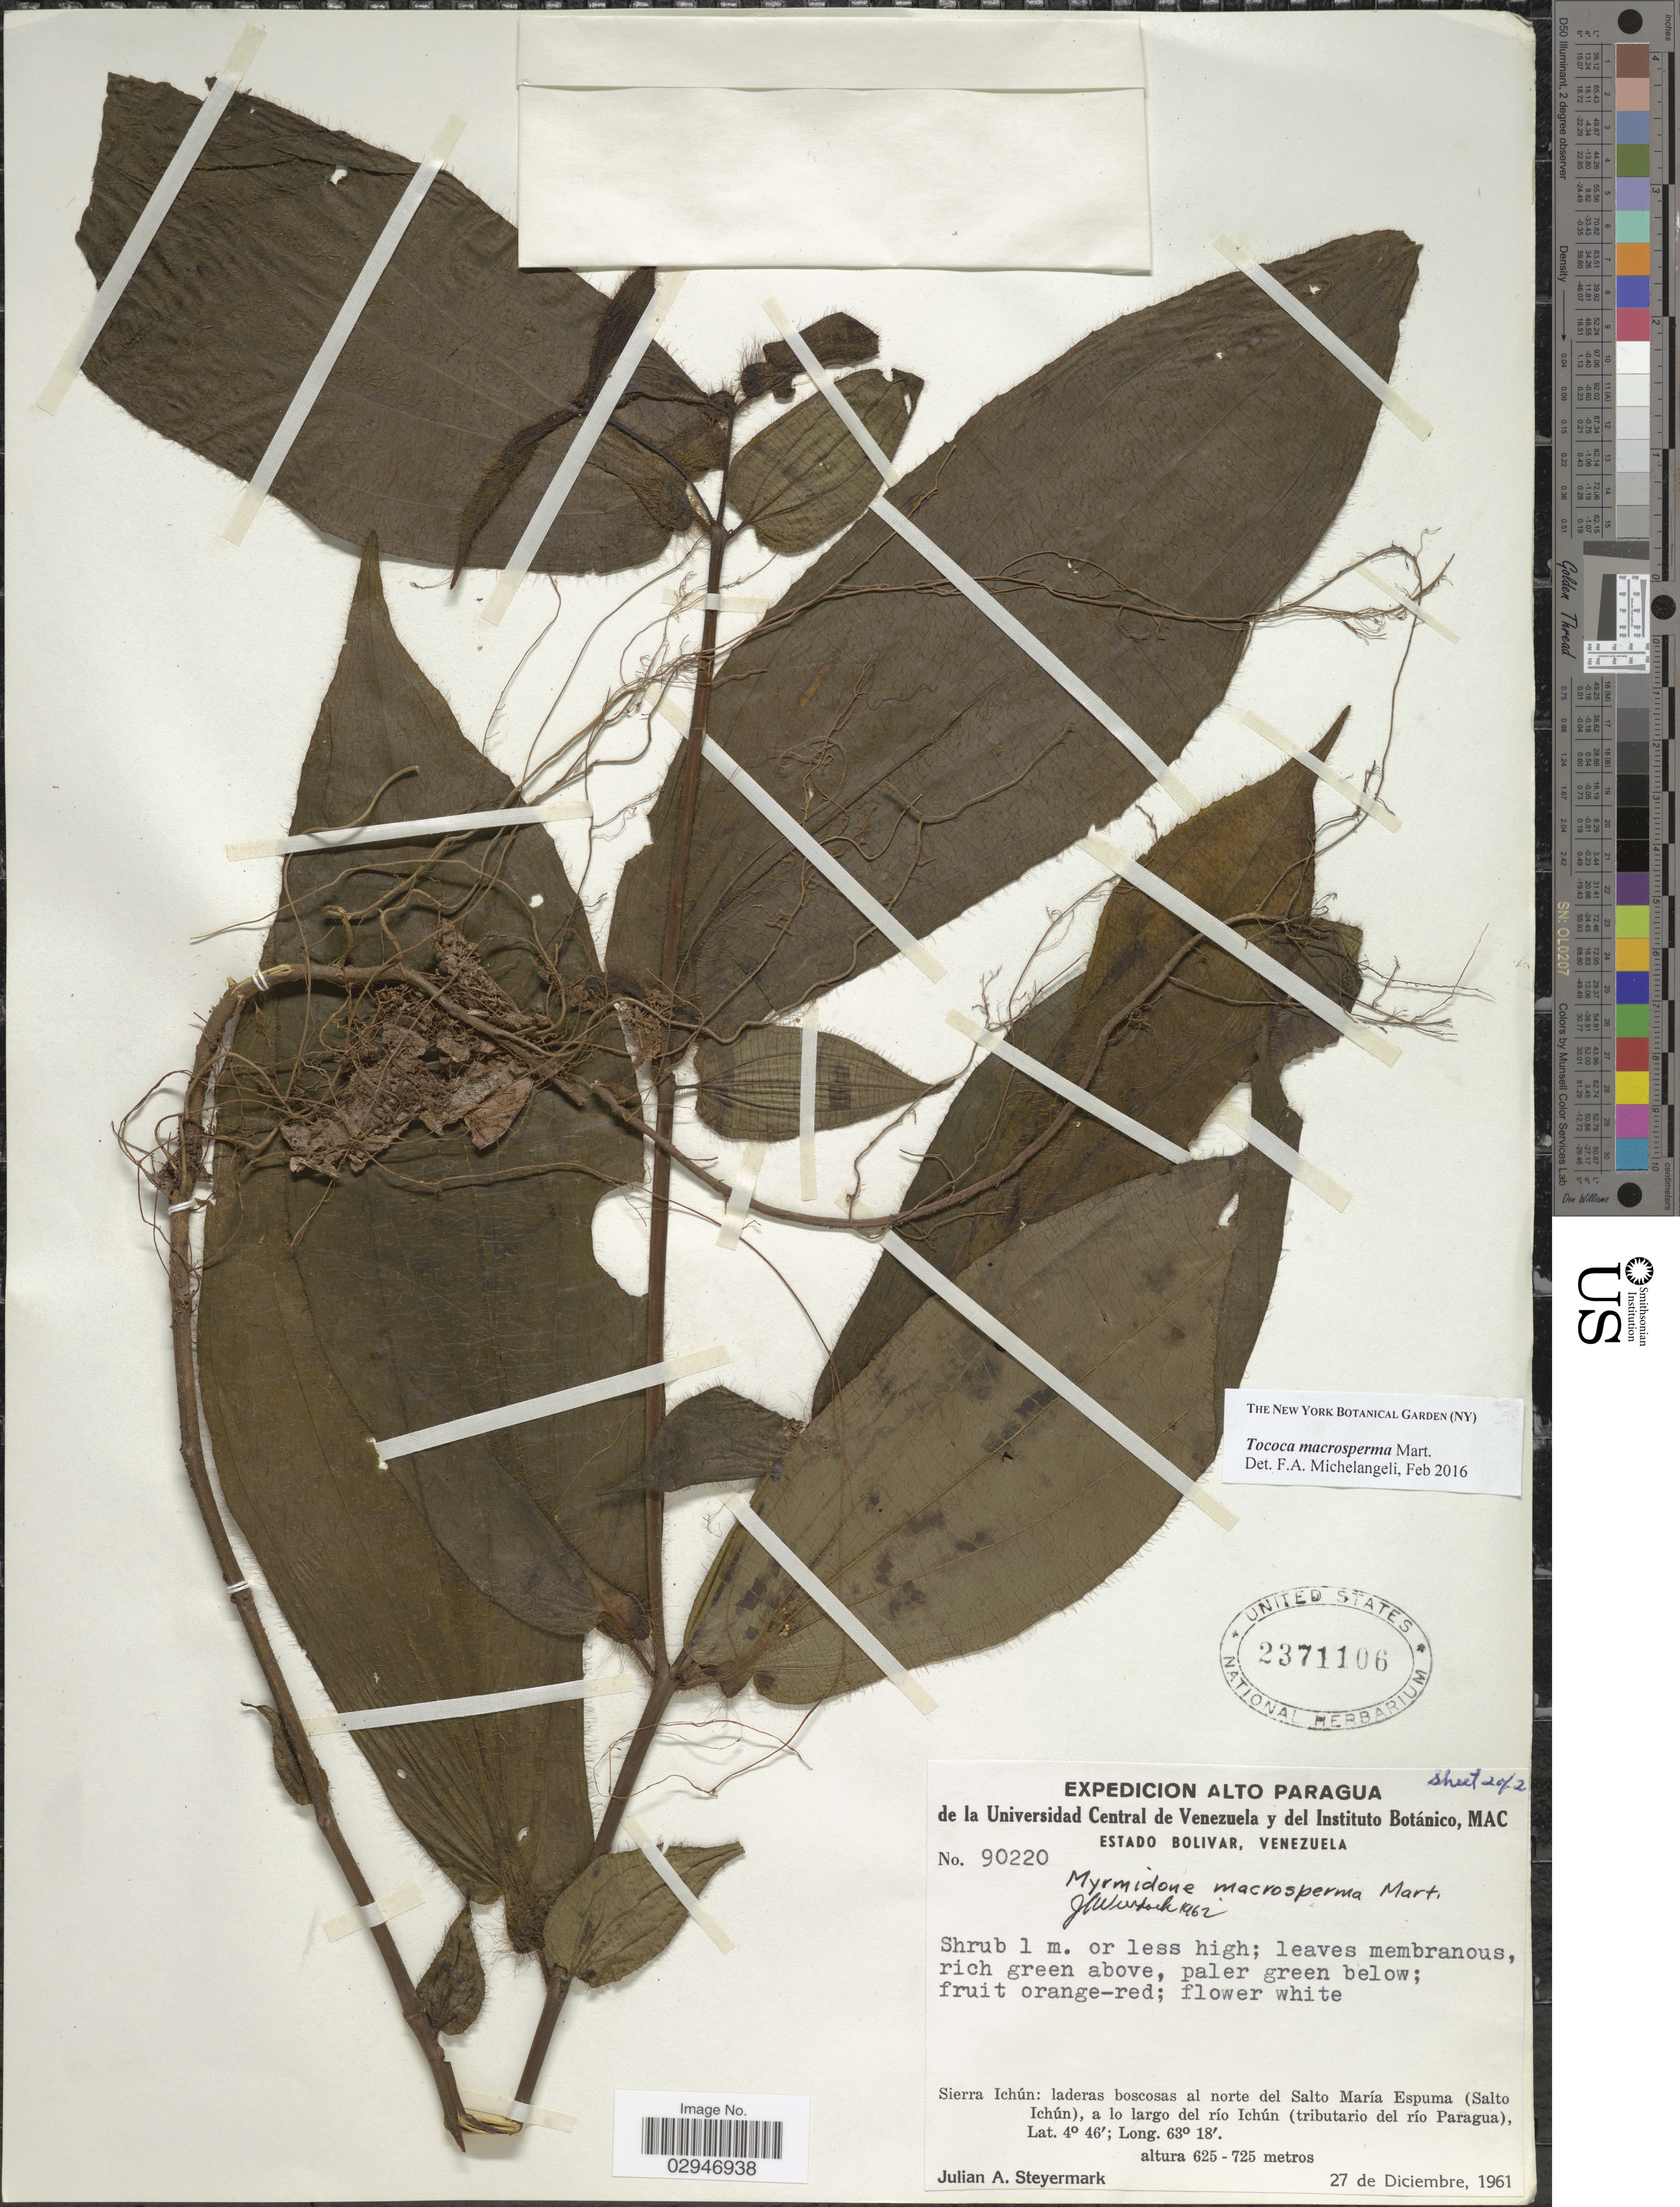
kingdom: Plantae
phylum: Tracheophyta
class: Magnoliopsida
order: Myrtales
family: Melastomataceae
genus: Tococa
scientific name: Tococa macrosperma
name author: Mart.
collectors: J. Steyermark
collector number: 90220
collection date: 1961-12-27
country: Venezuela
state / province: Bolivar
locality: Sierra Ichún: laderas boscosas al norte del Salto María Espuma (Salto Ichún), a lo largo del río Ichún (tributary del río Paragua).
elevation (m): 625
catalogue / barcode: US 2371106